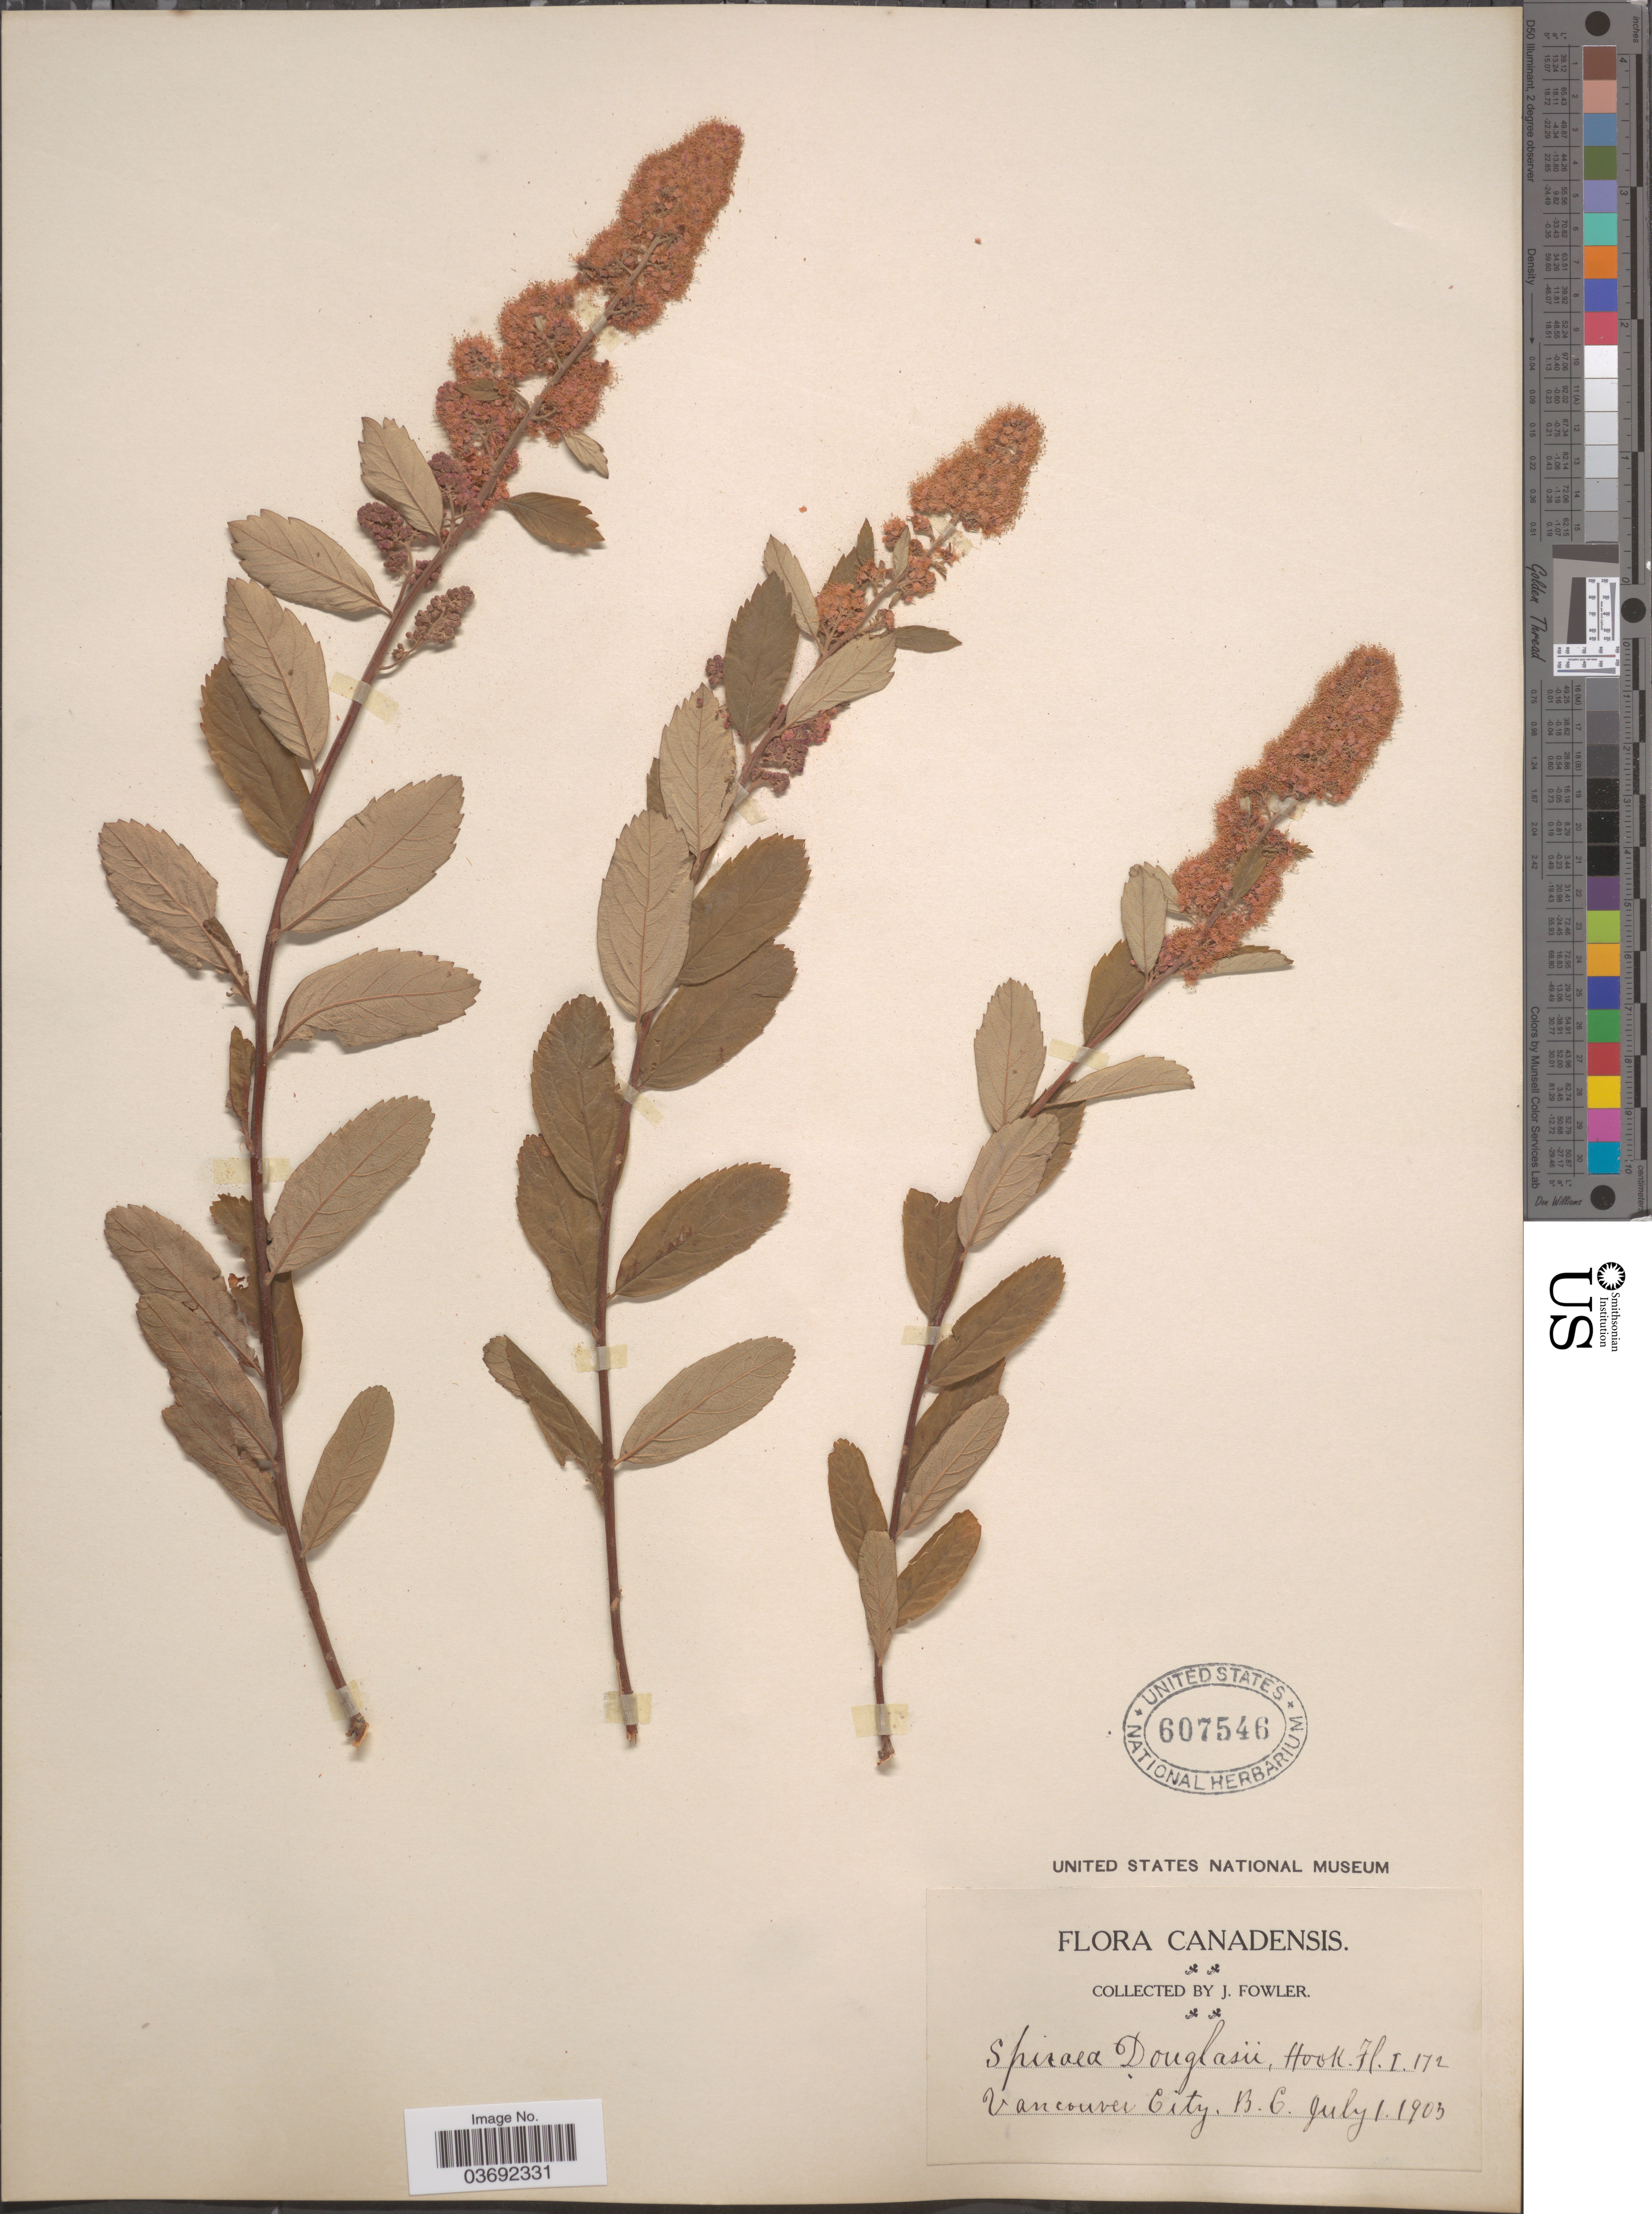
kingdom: Plantae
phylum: Tracheophyta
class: Magnoliopsida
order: Rosales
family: Rosaceae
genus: Spiraea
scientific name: Spiraea douglasii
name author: Hook.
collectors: J. Fowler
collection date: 1903-07-01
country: Canada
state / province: British Columbia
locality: Vancouver City.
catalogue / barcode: US 607546